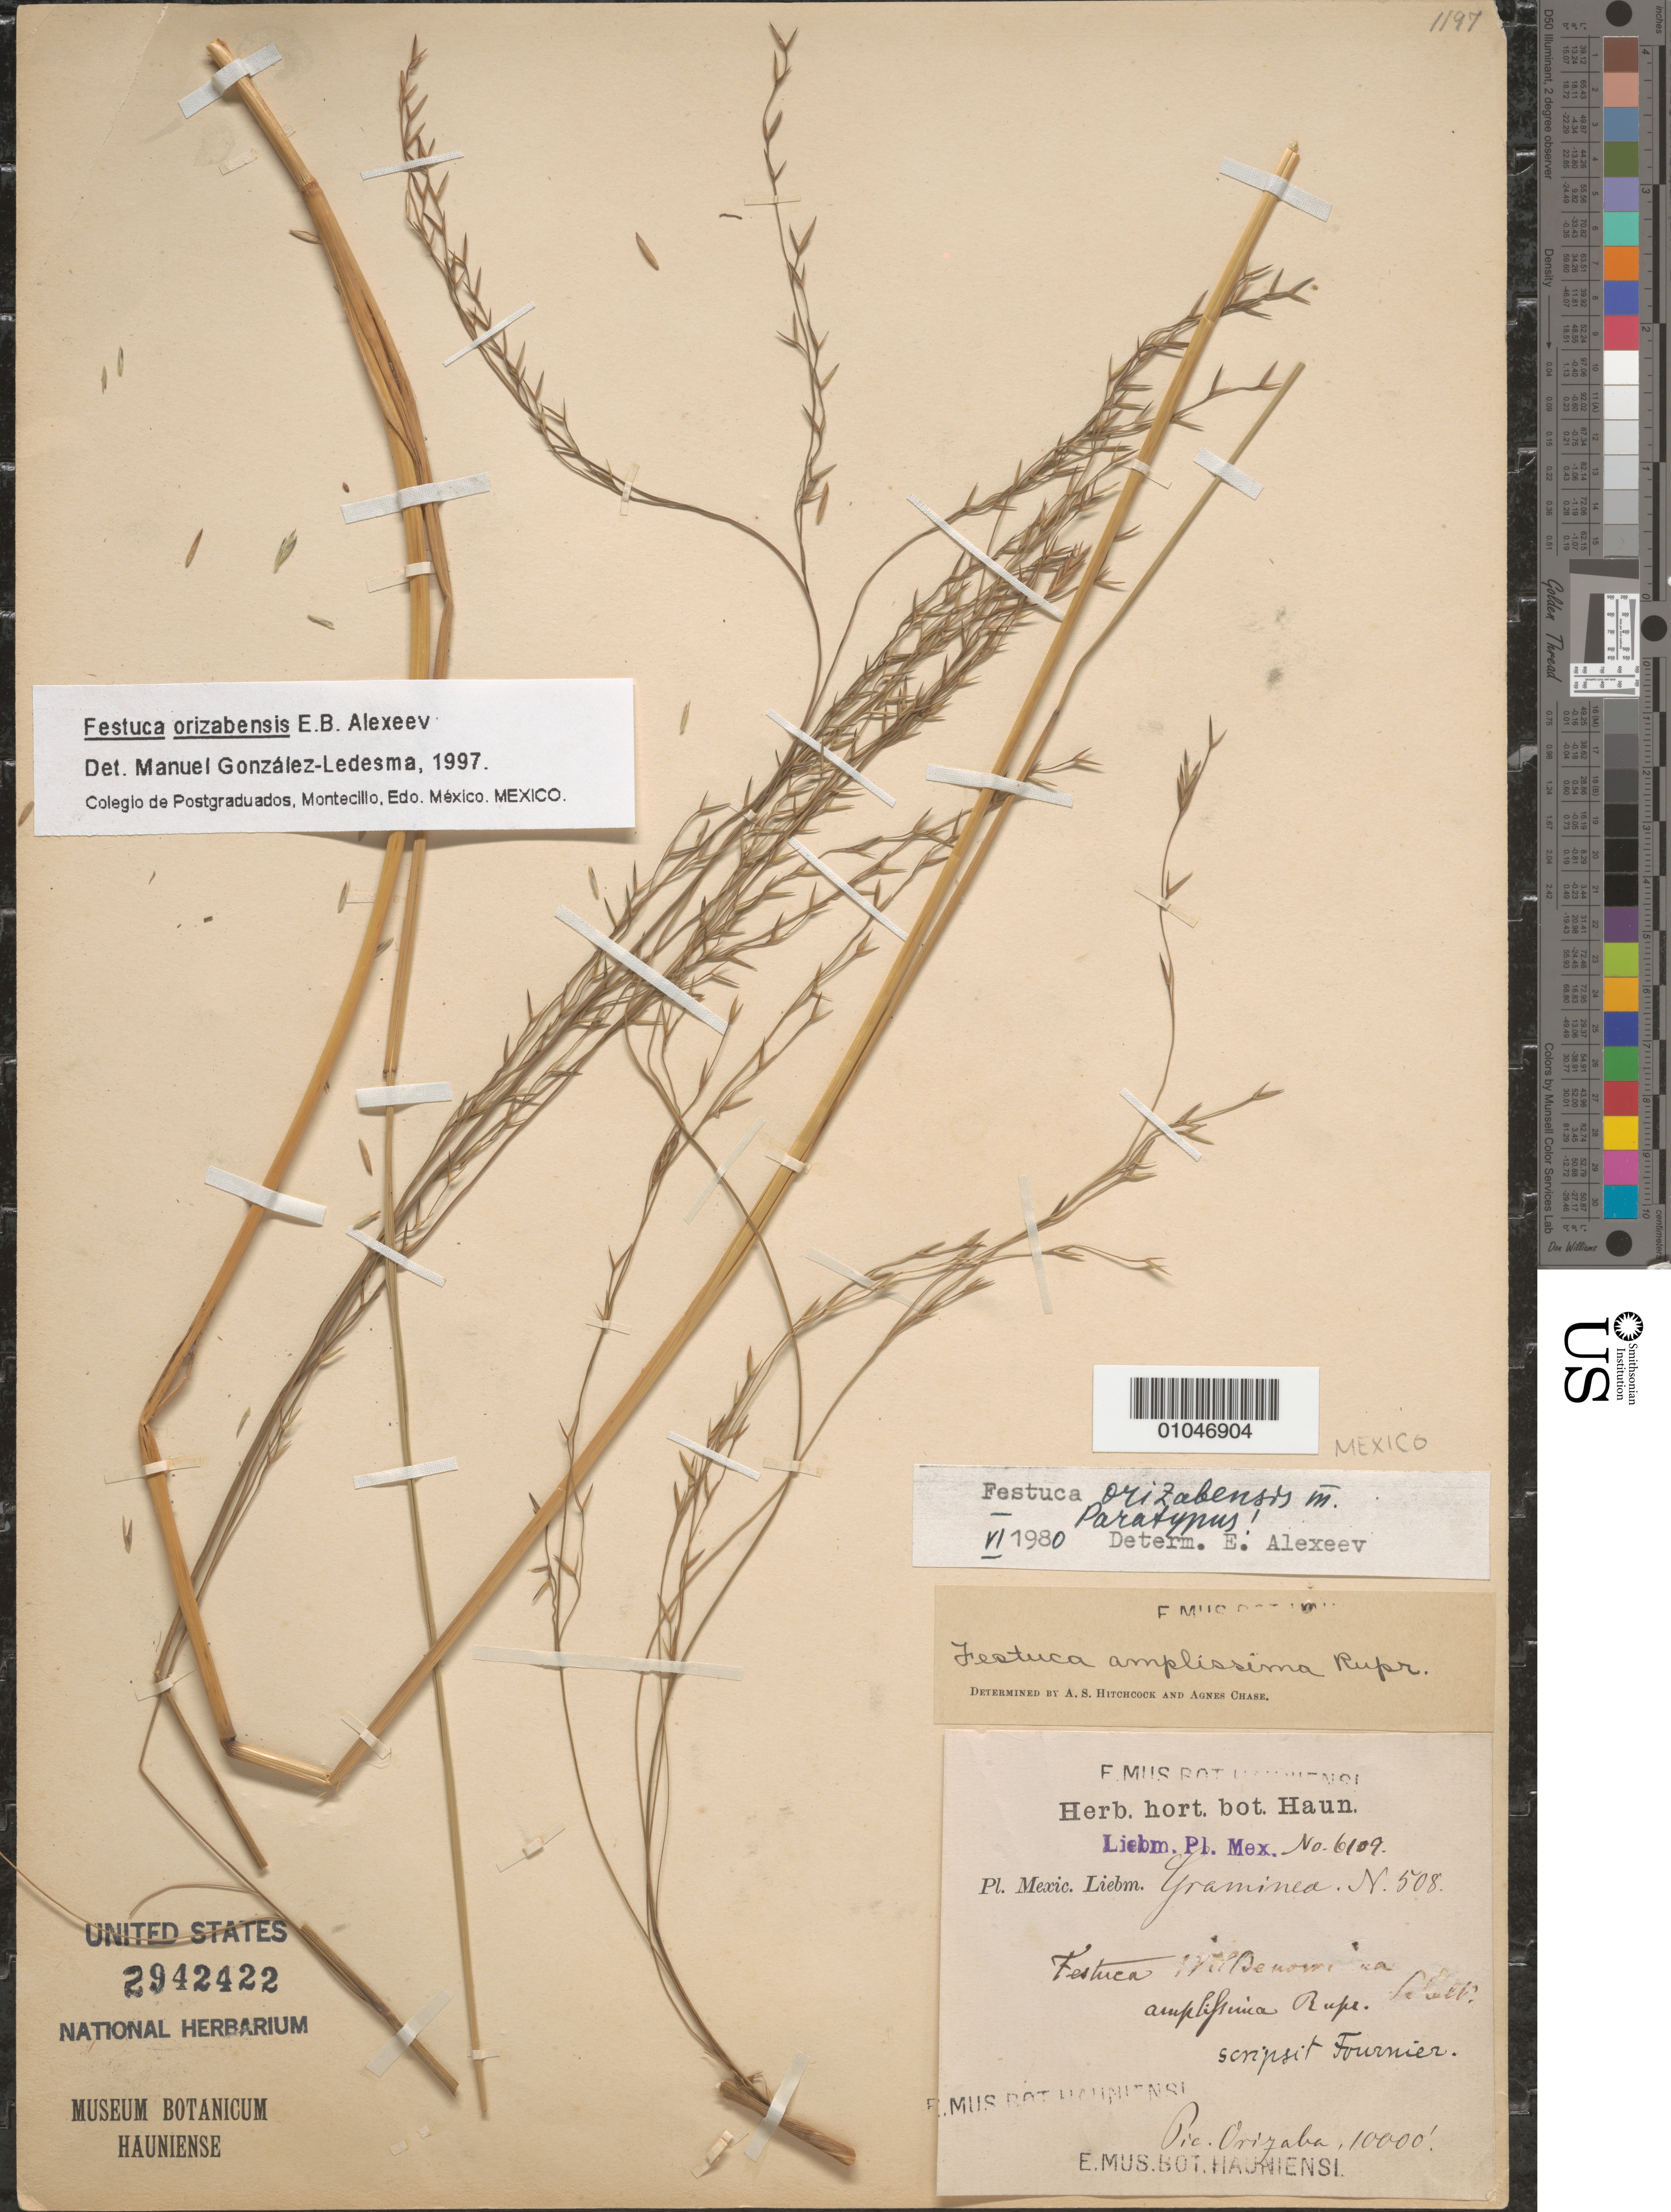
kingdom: Plantae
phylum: Tracheophyta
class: Liliopsida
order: Poales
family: Poaceae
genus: Festuca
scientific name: Festuca orizabensis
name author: E.B. Alexeev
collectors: F. M. Liebmann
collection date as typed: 1813 to -- --- 1856 (collector)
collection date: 1813/1856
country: Mexico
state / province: Veracruz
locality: Pico. Orizaba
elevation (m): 3048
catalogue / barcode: US 2942422